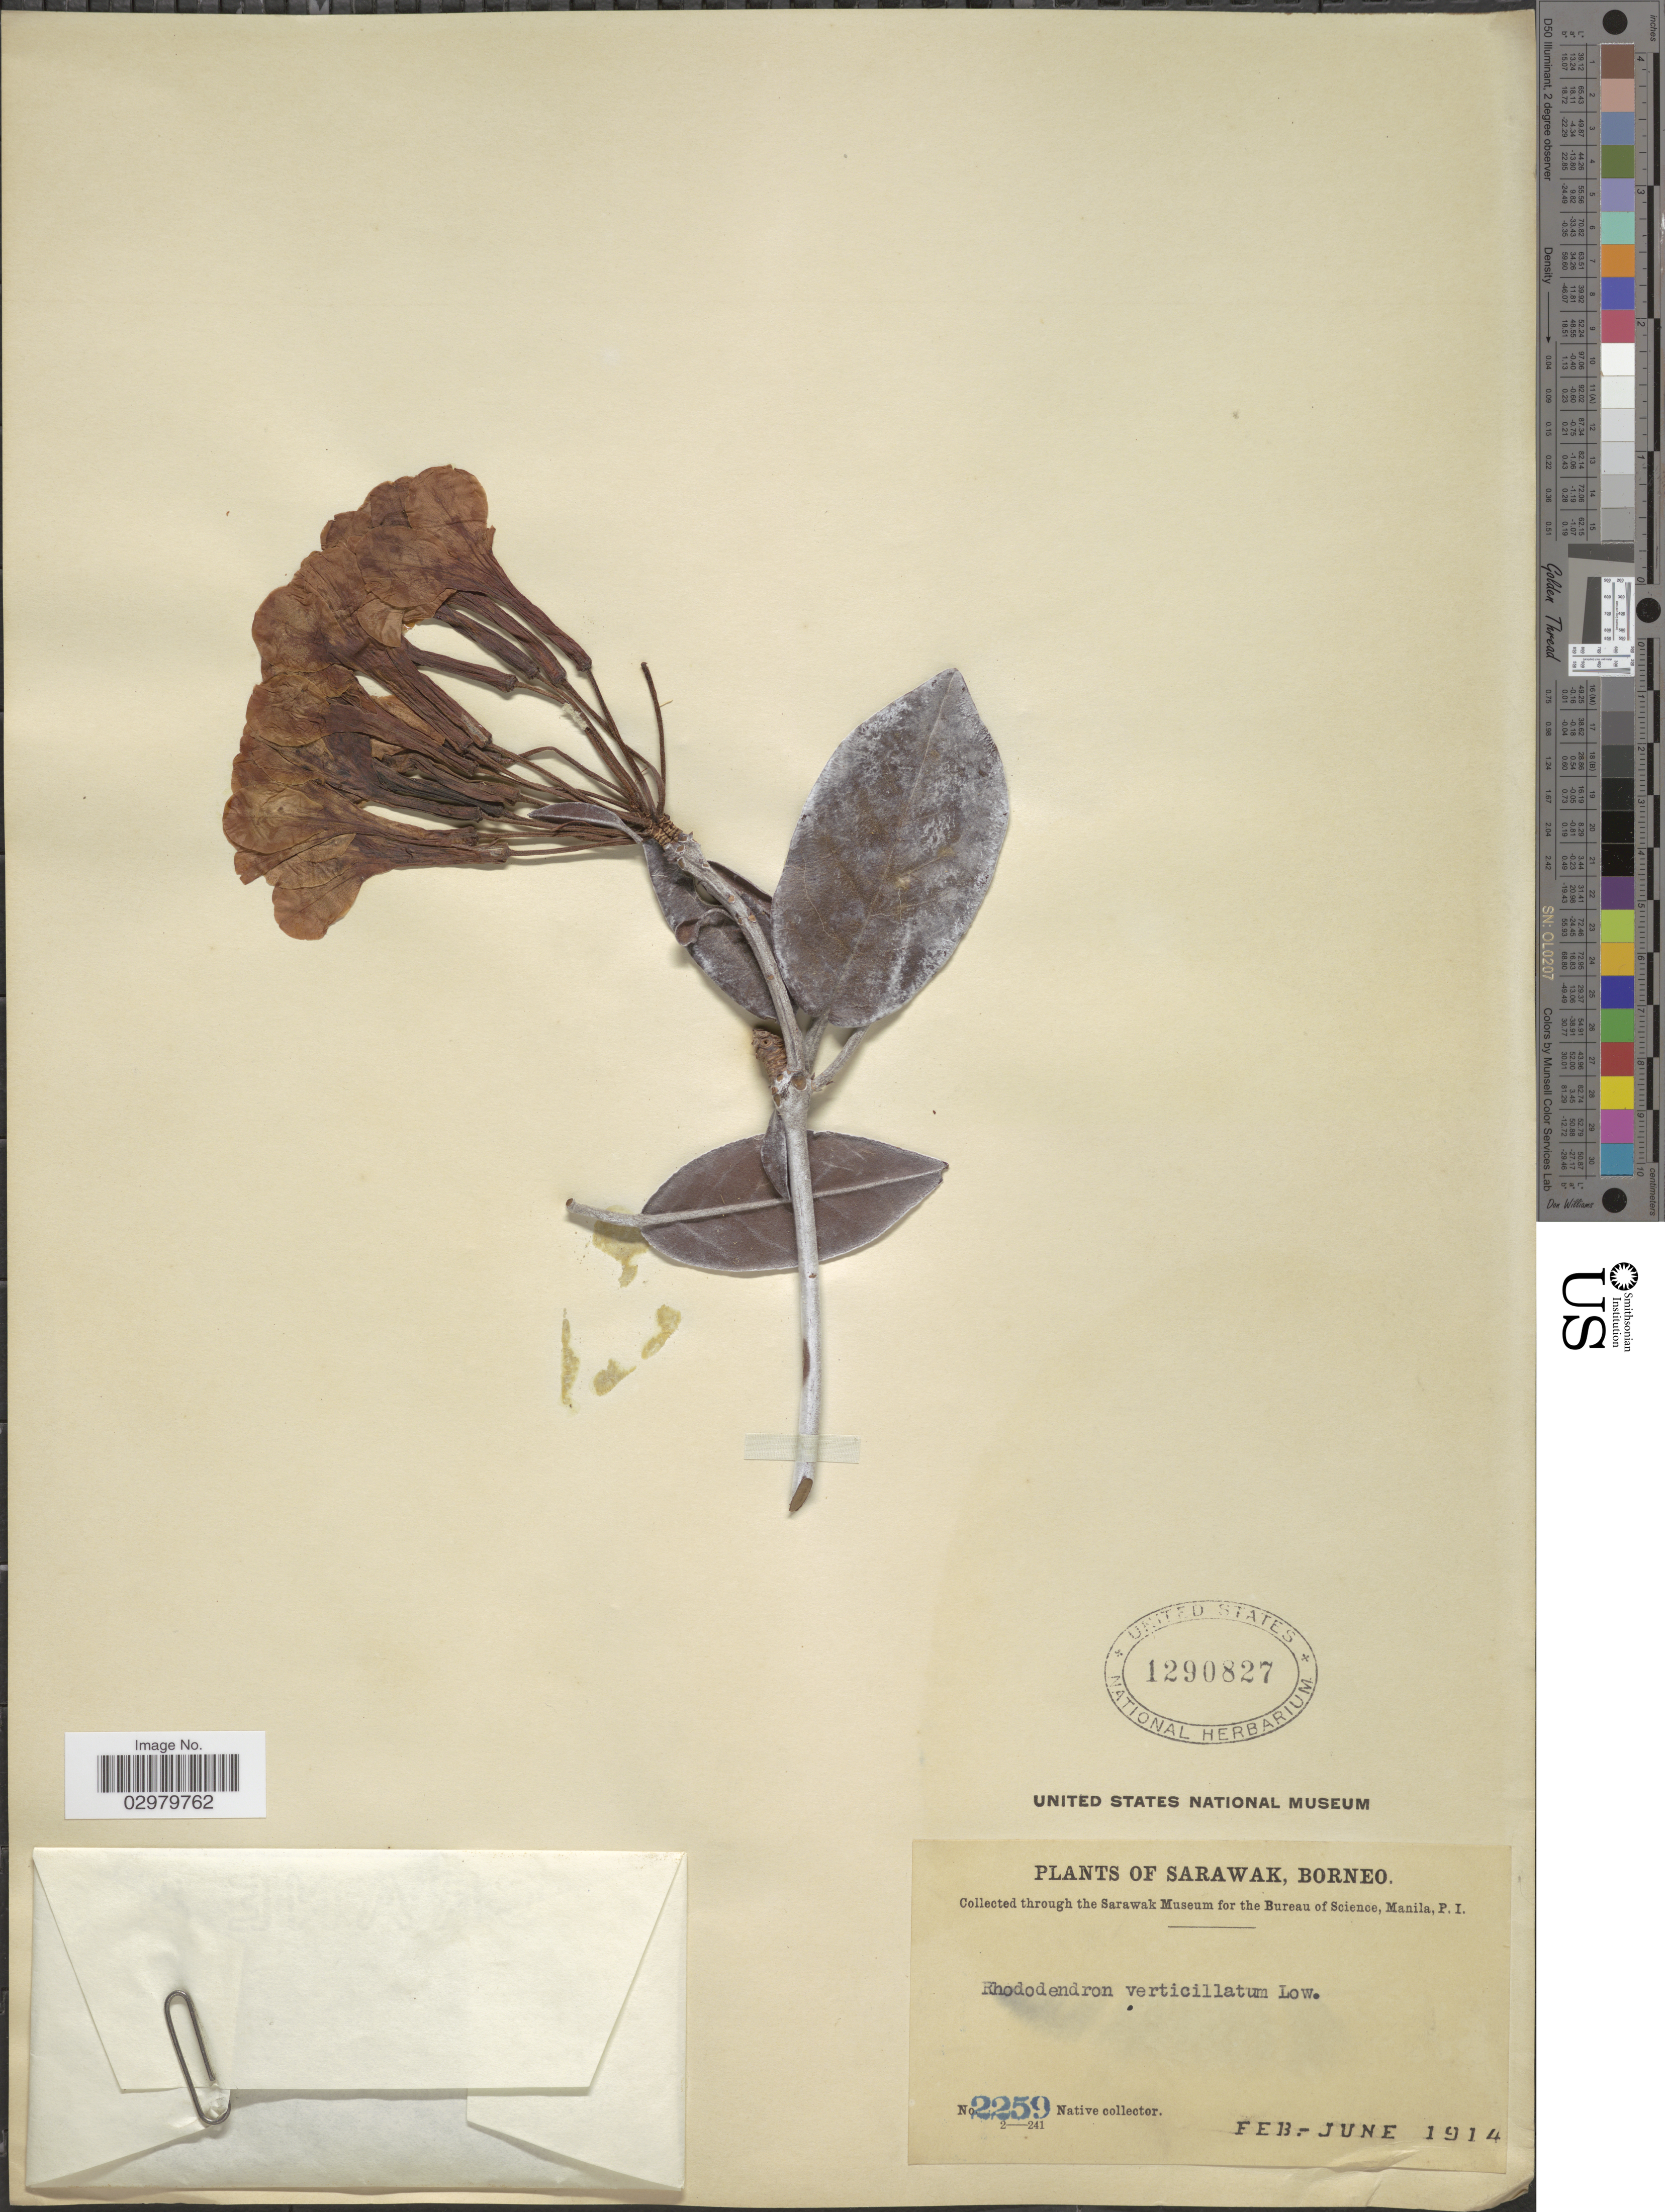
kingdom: Plantae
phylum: Tracheophyta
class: Magnoliopsida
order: Ericales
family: Ericaceae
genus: Rhododendron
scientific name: Rhododendron verticillatum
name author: S. Vidal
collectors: Native collector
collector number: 2259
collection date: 1914-02/1914-06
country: Malaysia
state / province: Sarawak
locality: Borneo.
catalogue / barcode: US 1290827